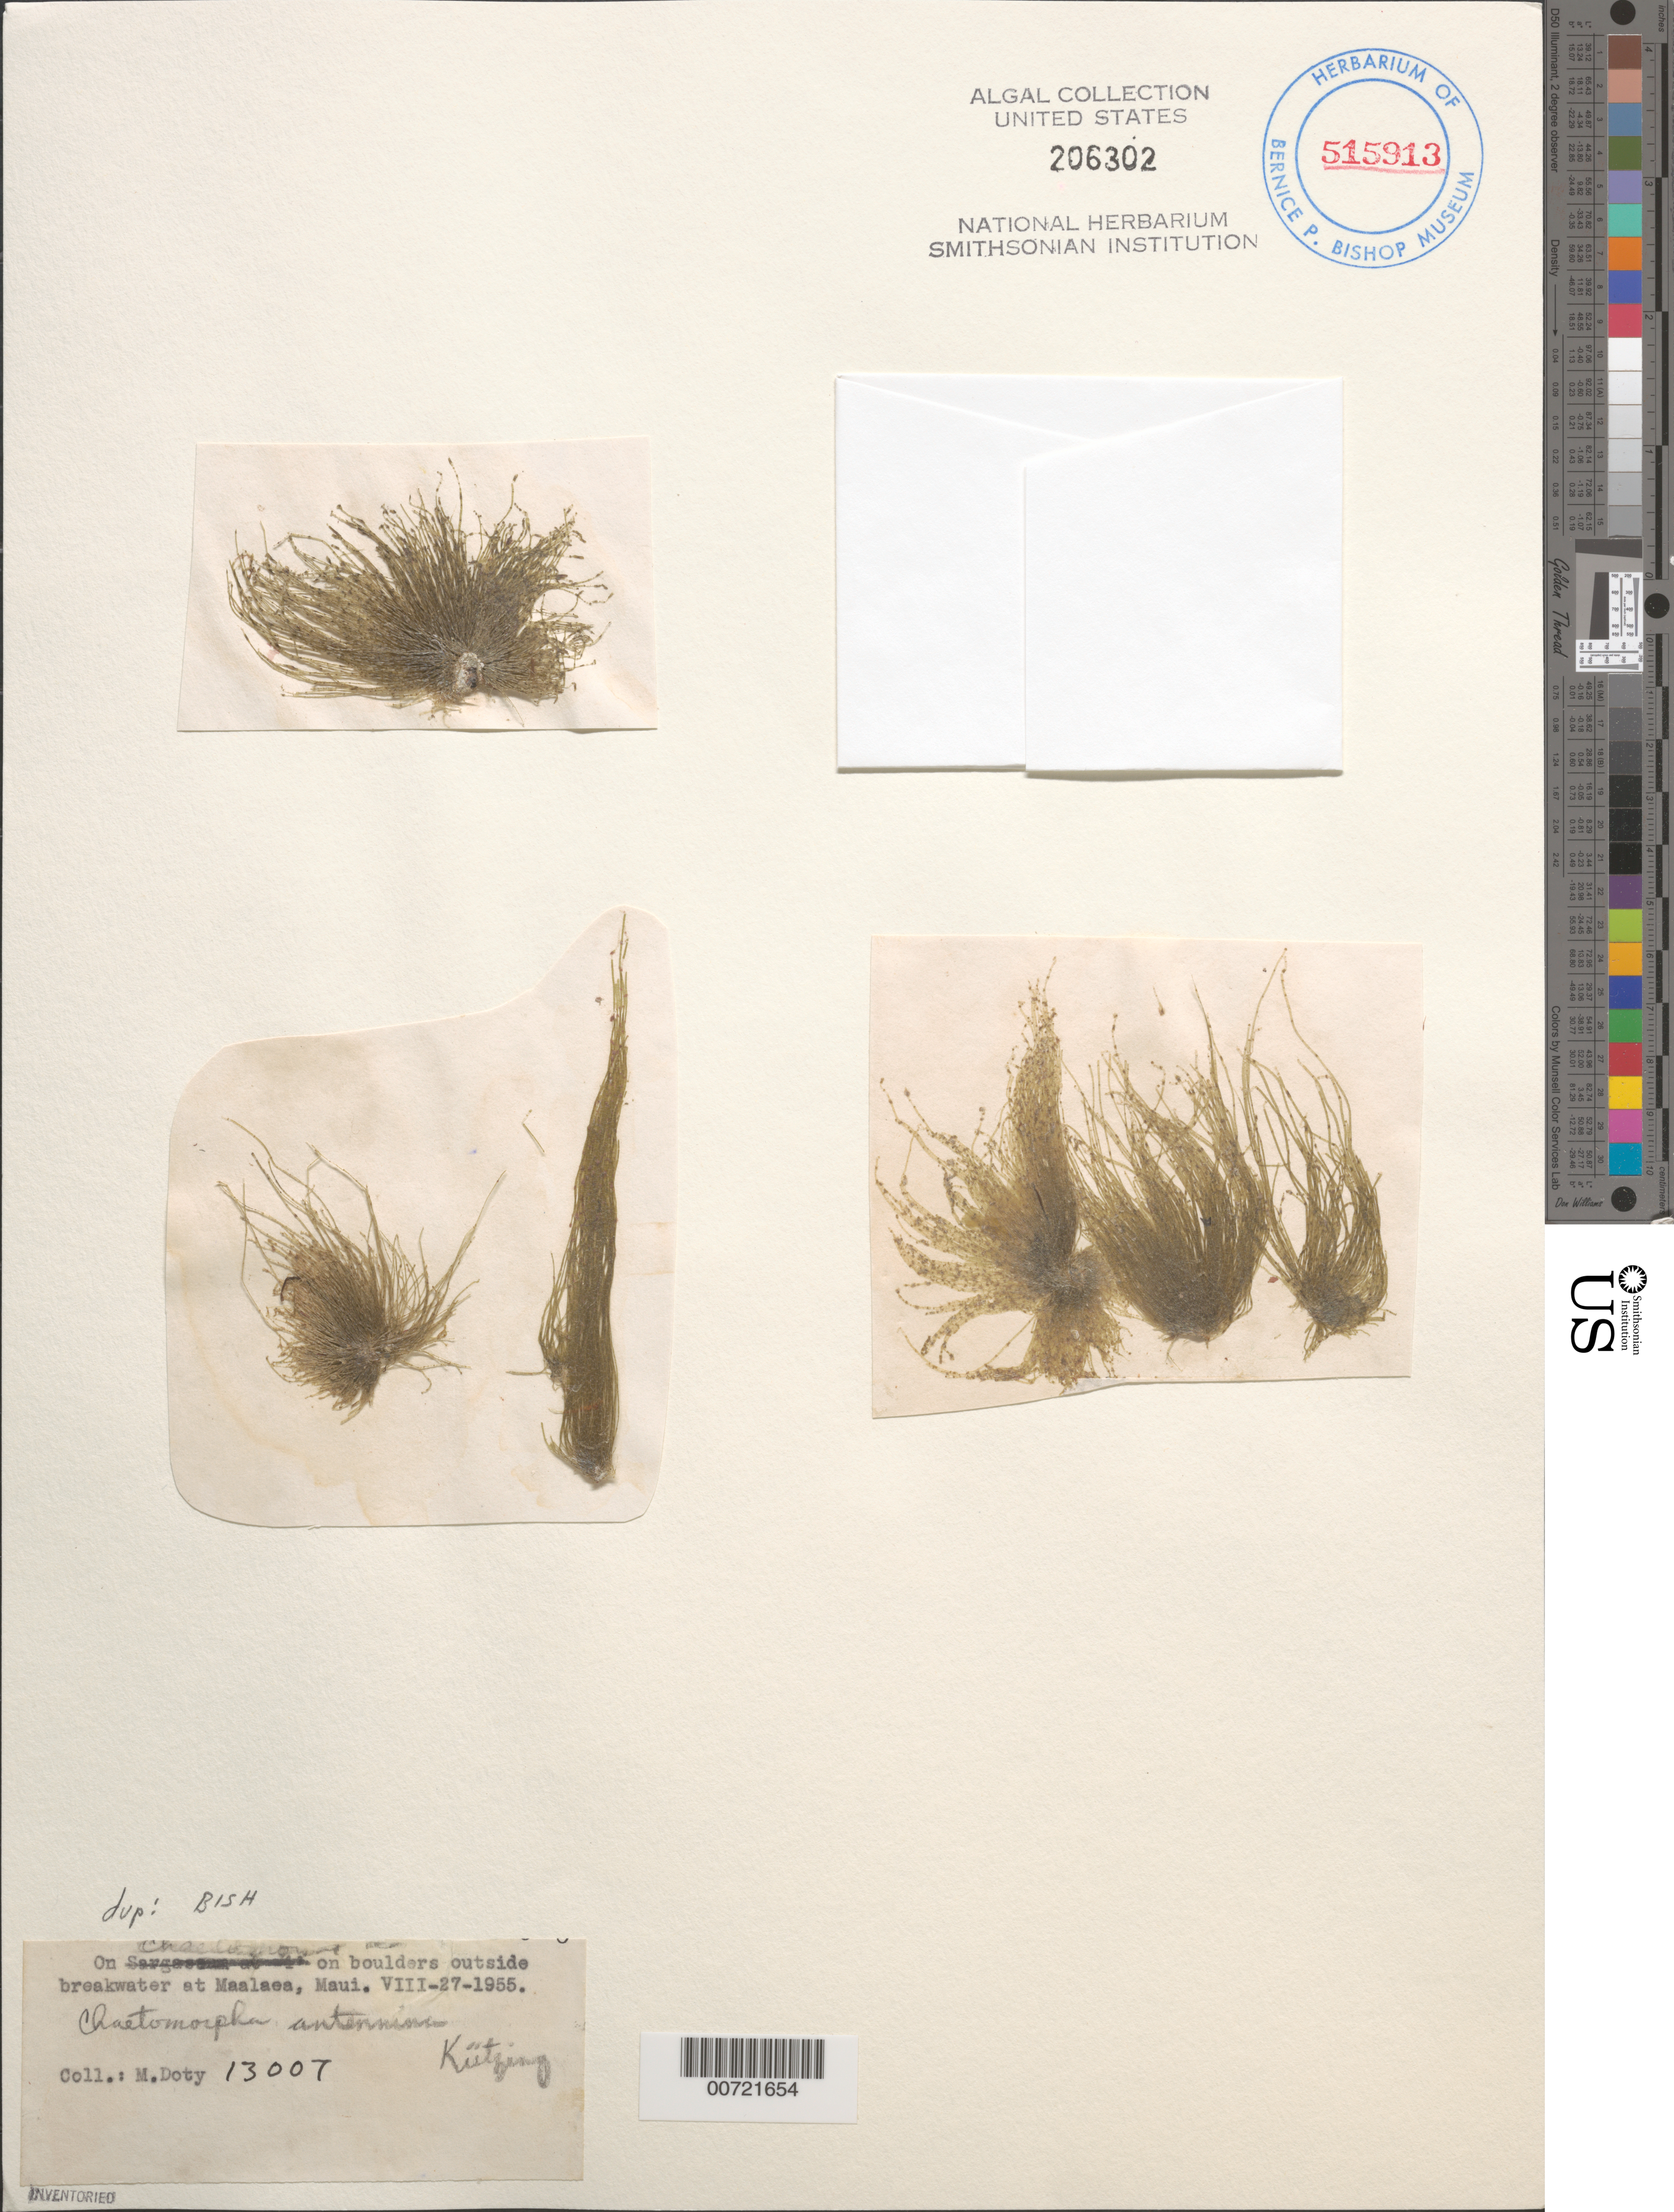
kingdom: Plantae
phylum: Chlorophyta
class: Ulvophyceae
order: Cladophorales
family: Cladophoraceae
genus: Chaetomorpha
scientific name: Chaetomorpha antennina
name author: (Bory) Kütz.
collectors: M. S. Doty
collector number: MSD 13007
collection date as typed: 27 Aug 1955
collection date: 1955-08-27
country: United States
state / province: Hawaii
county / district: Maui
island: Maui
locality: Maalaea Harbor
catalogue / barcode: US 206302